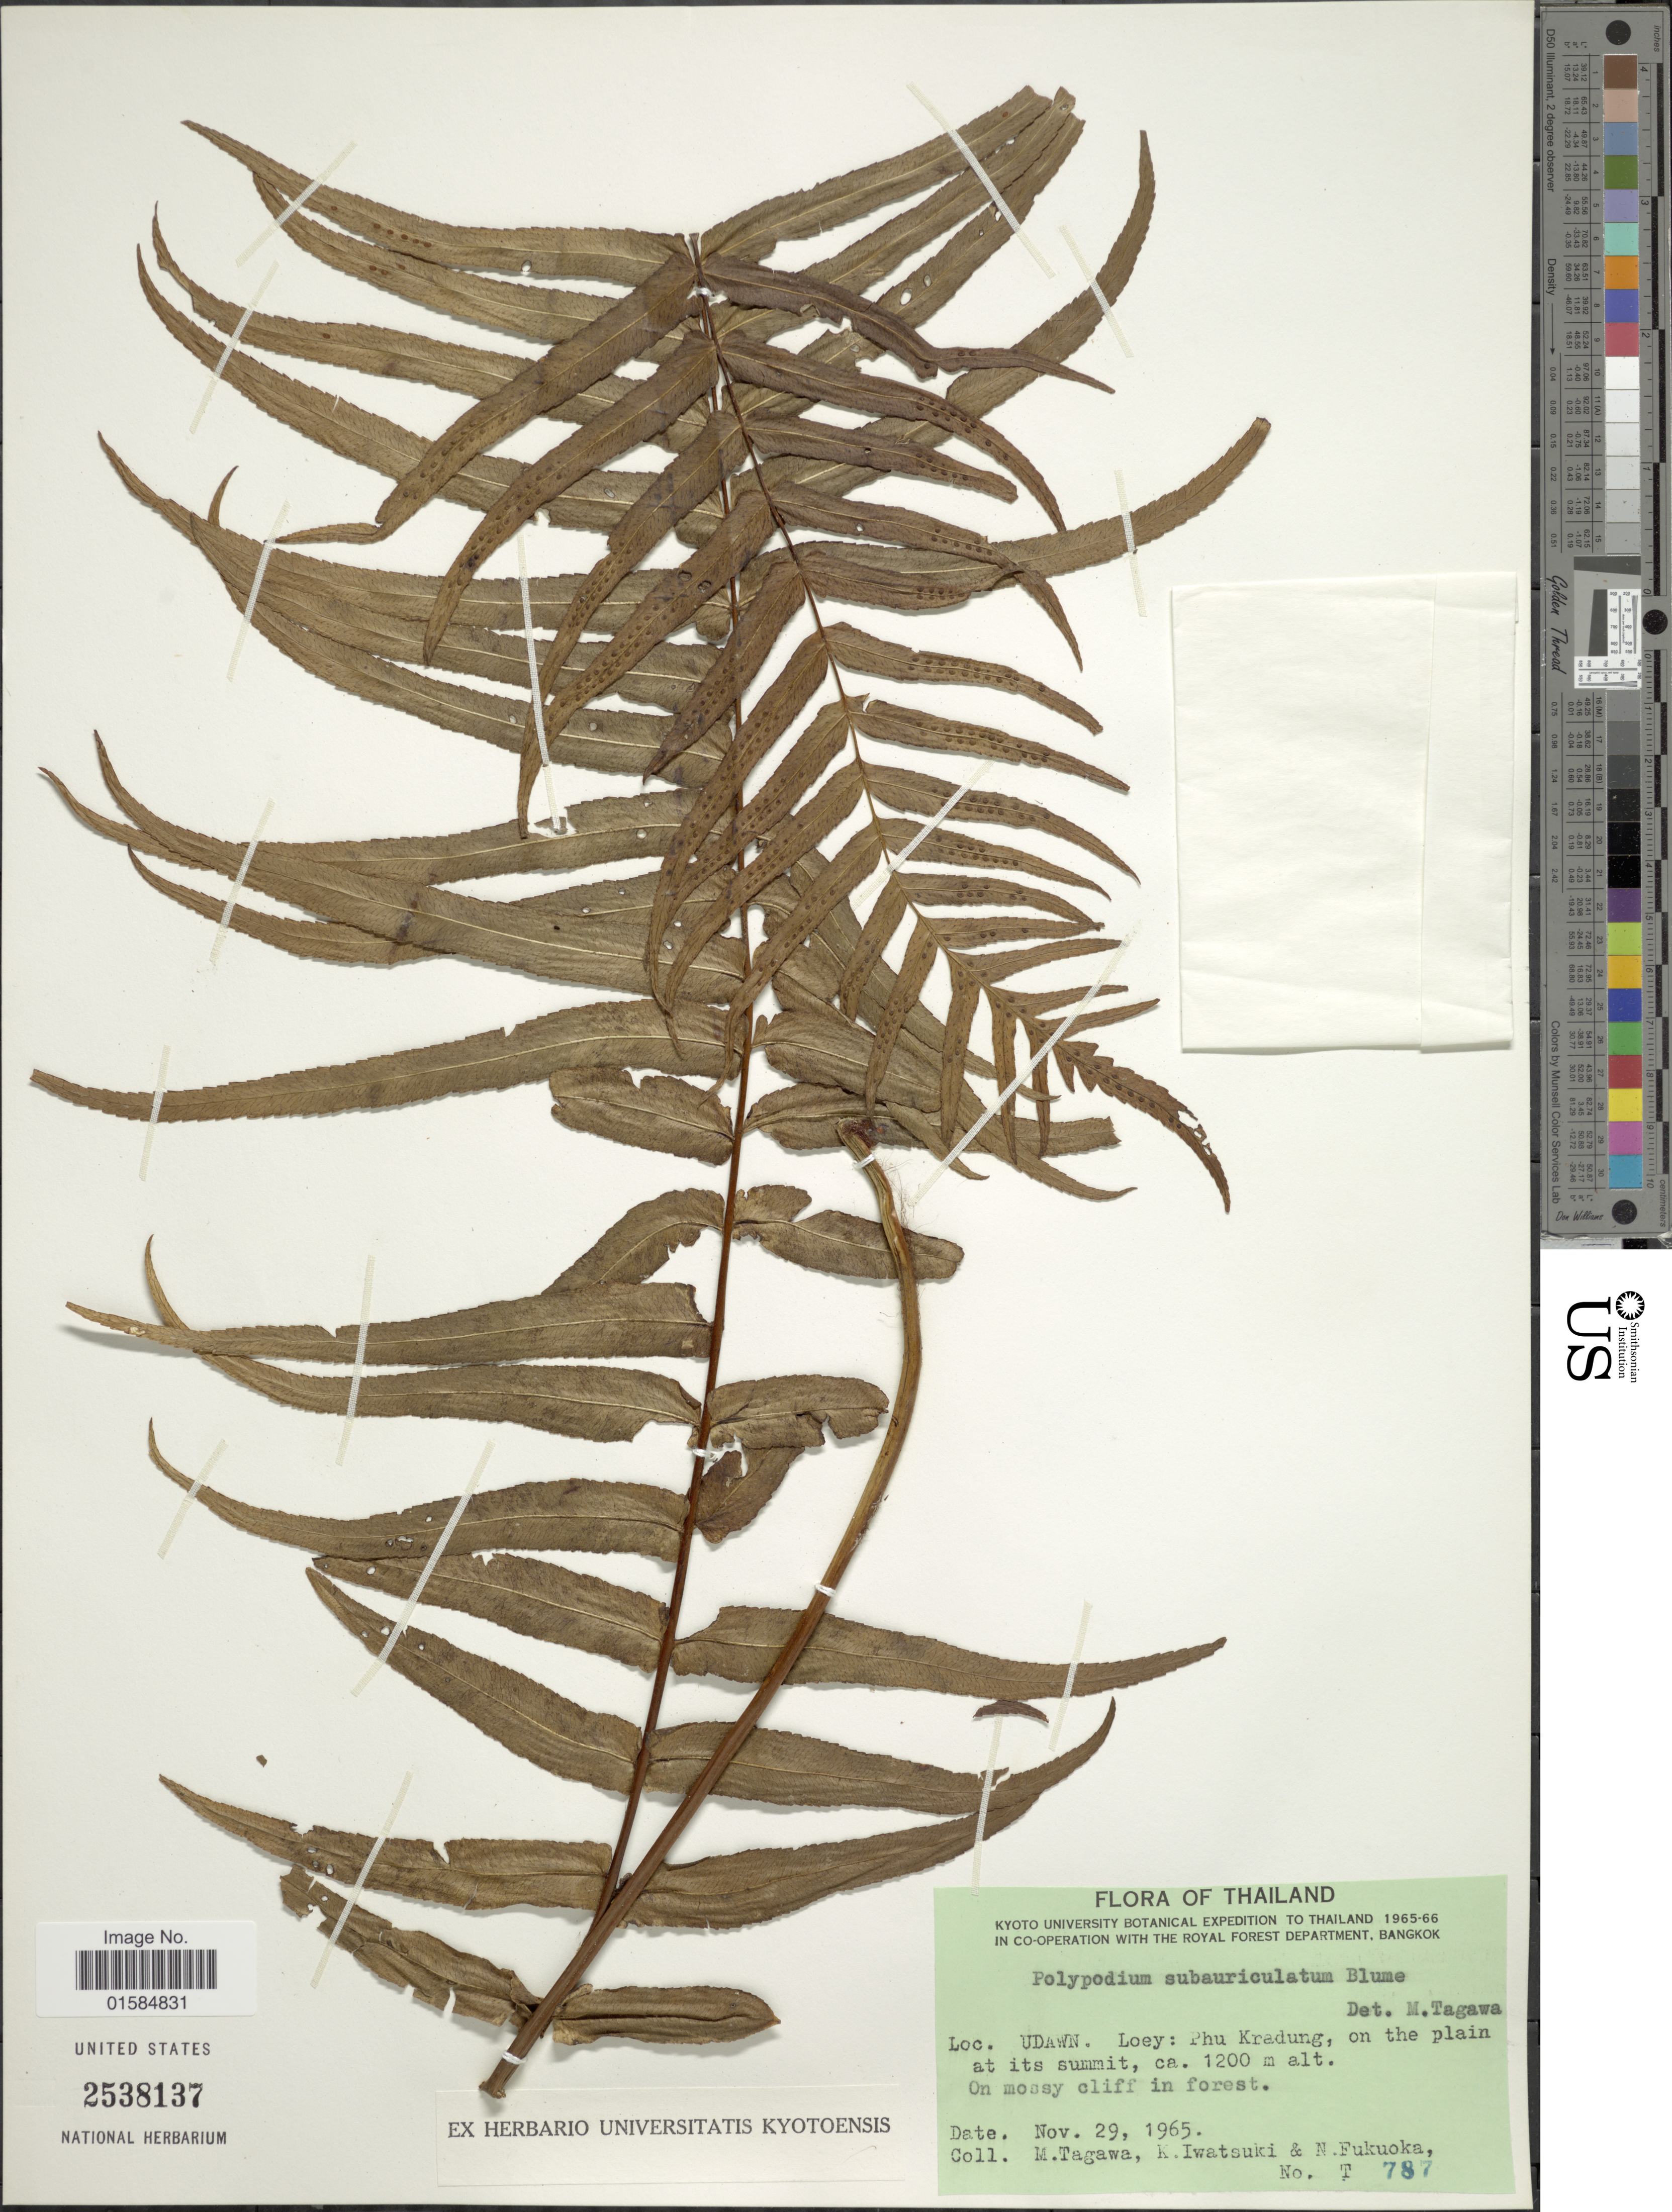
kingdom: Plantae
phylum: Tracheophyta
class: Polypodiopsida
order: Polypodiales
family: Polypodiaceae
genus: Goniophlebium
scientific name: Goniophlebium subauriculatum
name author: (Blume) C. Presl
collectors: M. Tagawa, K. Iwatsuki & N. Fukuoka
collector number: T787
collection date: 1965-11-29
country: Thailand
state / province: Loei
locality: Udawn, Loey: Phu Kradung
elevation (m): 1200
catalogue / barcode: US 2538137